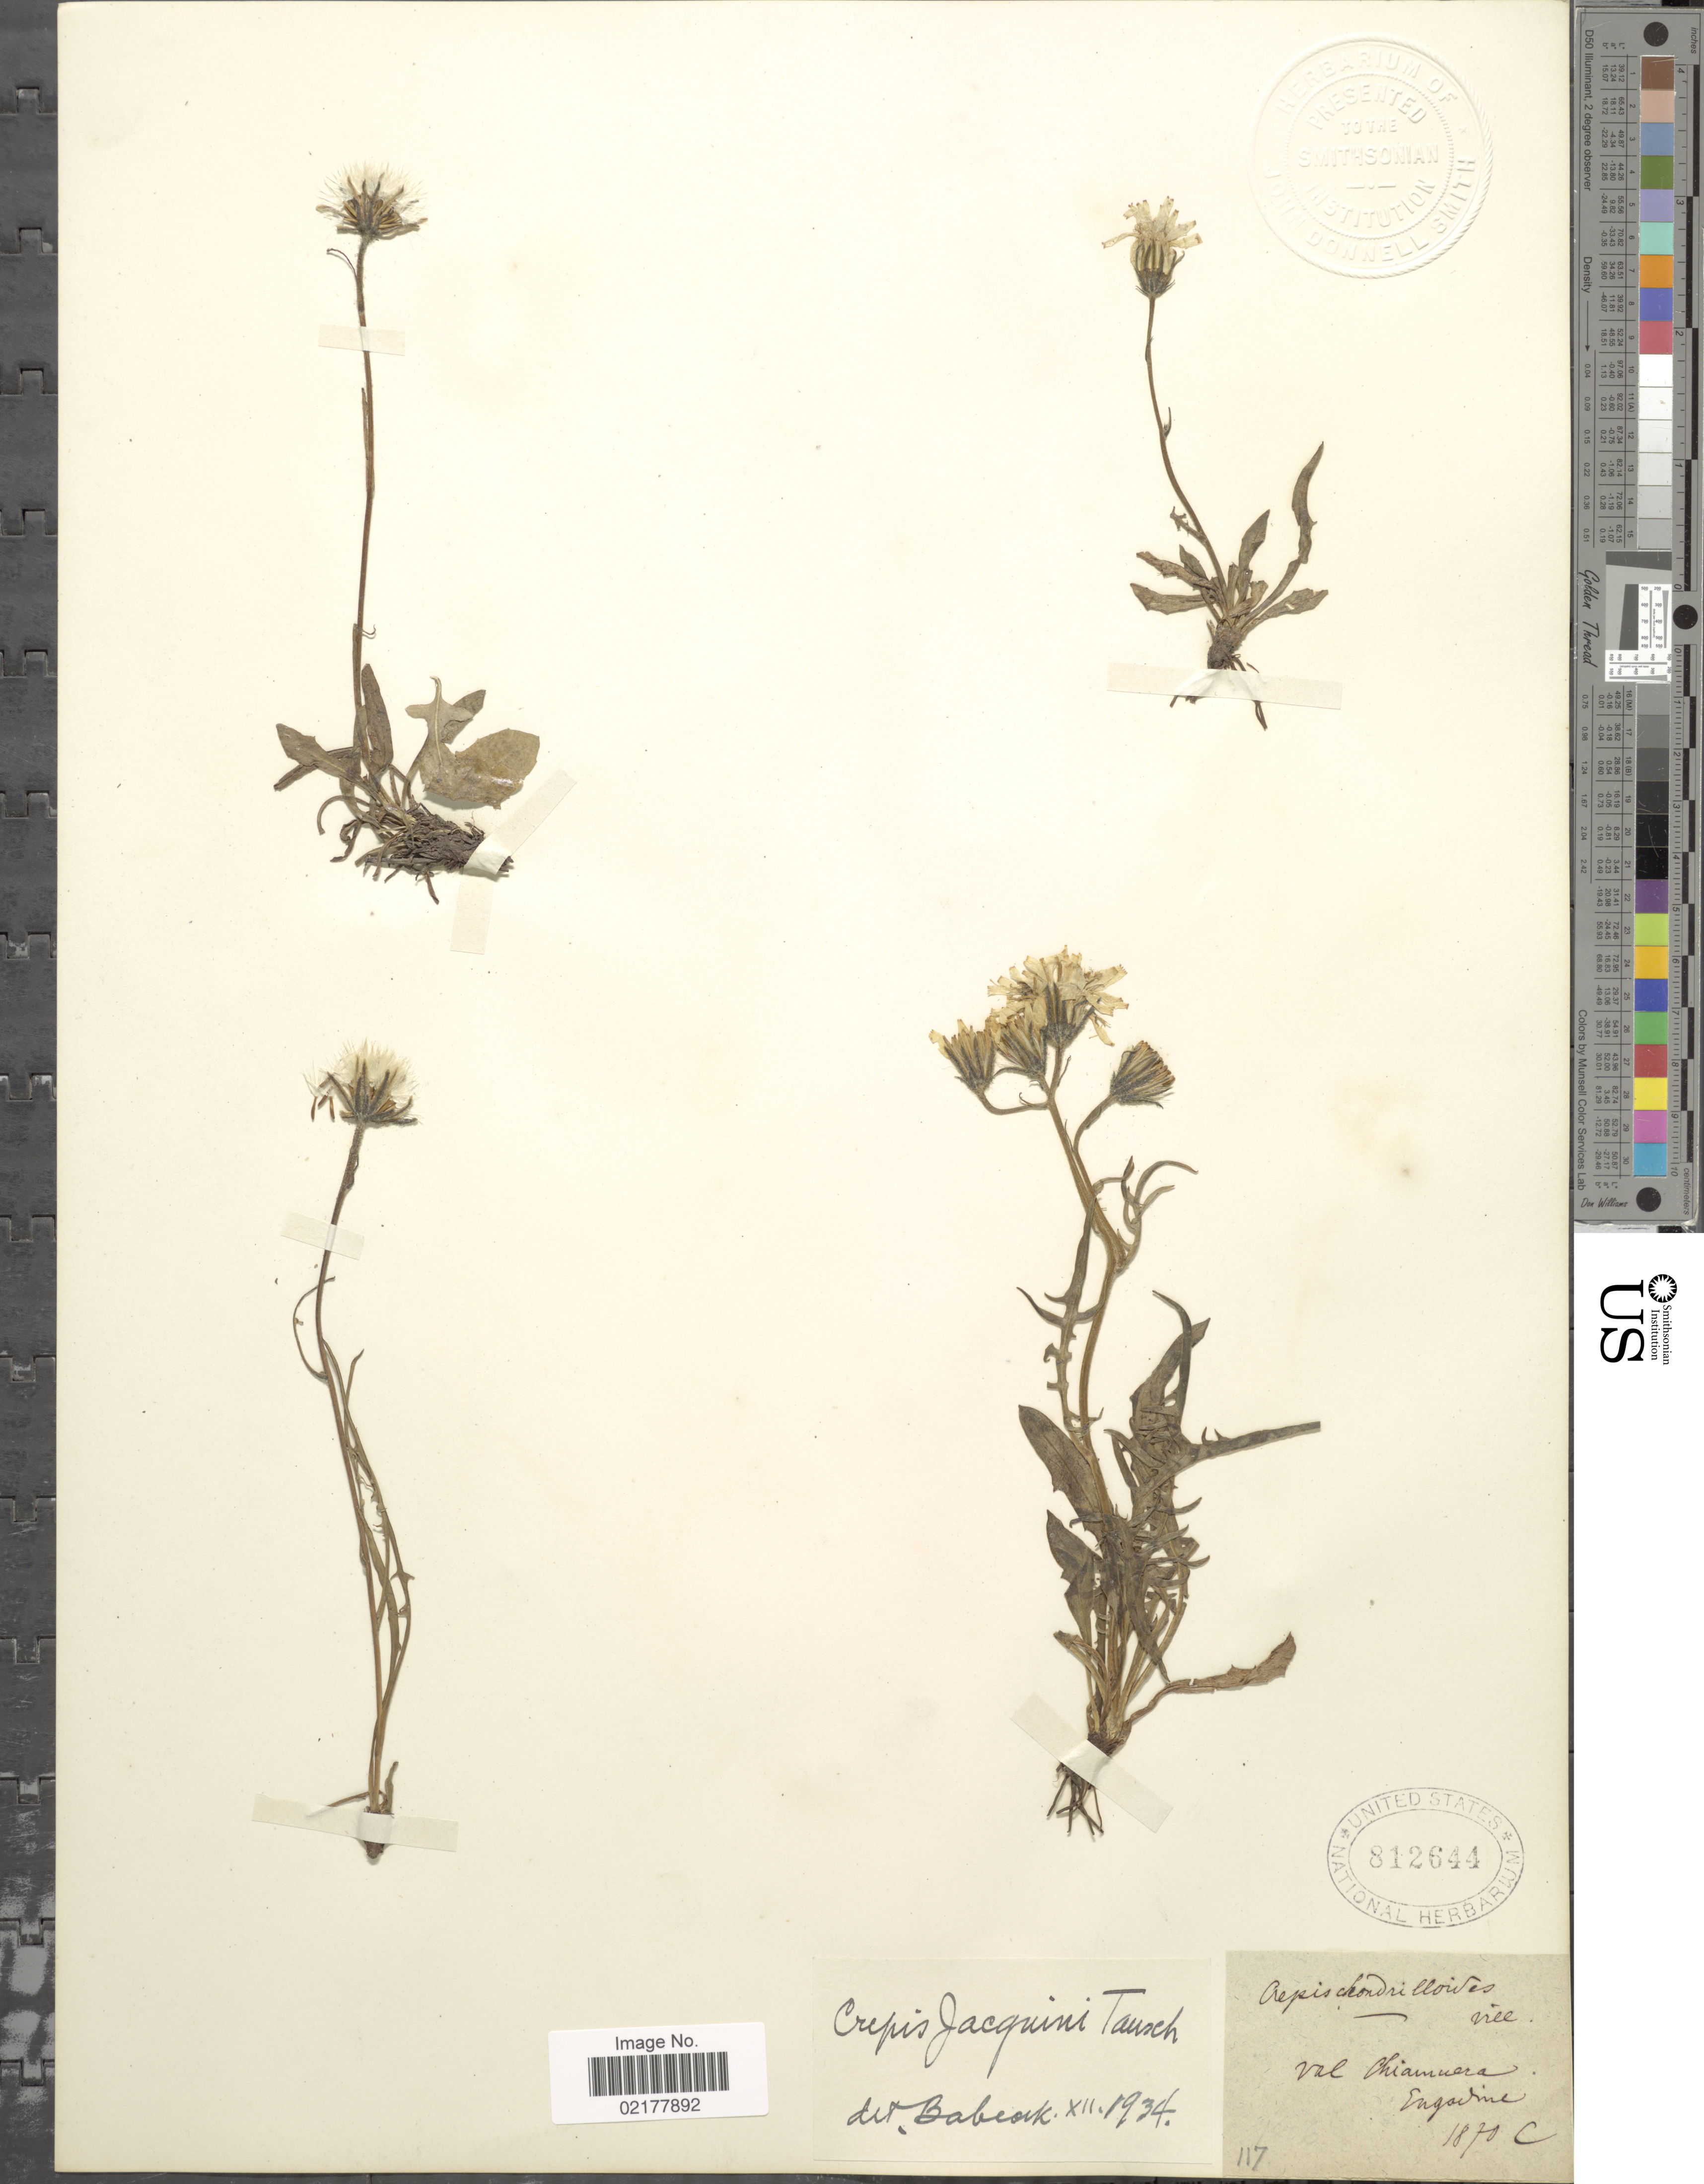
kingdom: Plantae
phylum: Tracheophyta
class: Magnoliopsida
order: Asterales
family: Asteraceae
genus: Crepis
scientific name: Crepis jacquinii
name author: Tausch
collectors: C.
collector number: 117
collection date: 1870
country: Switzerland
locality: Val Chiamuera. Engadine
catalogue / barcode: US 812644